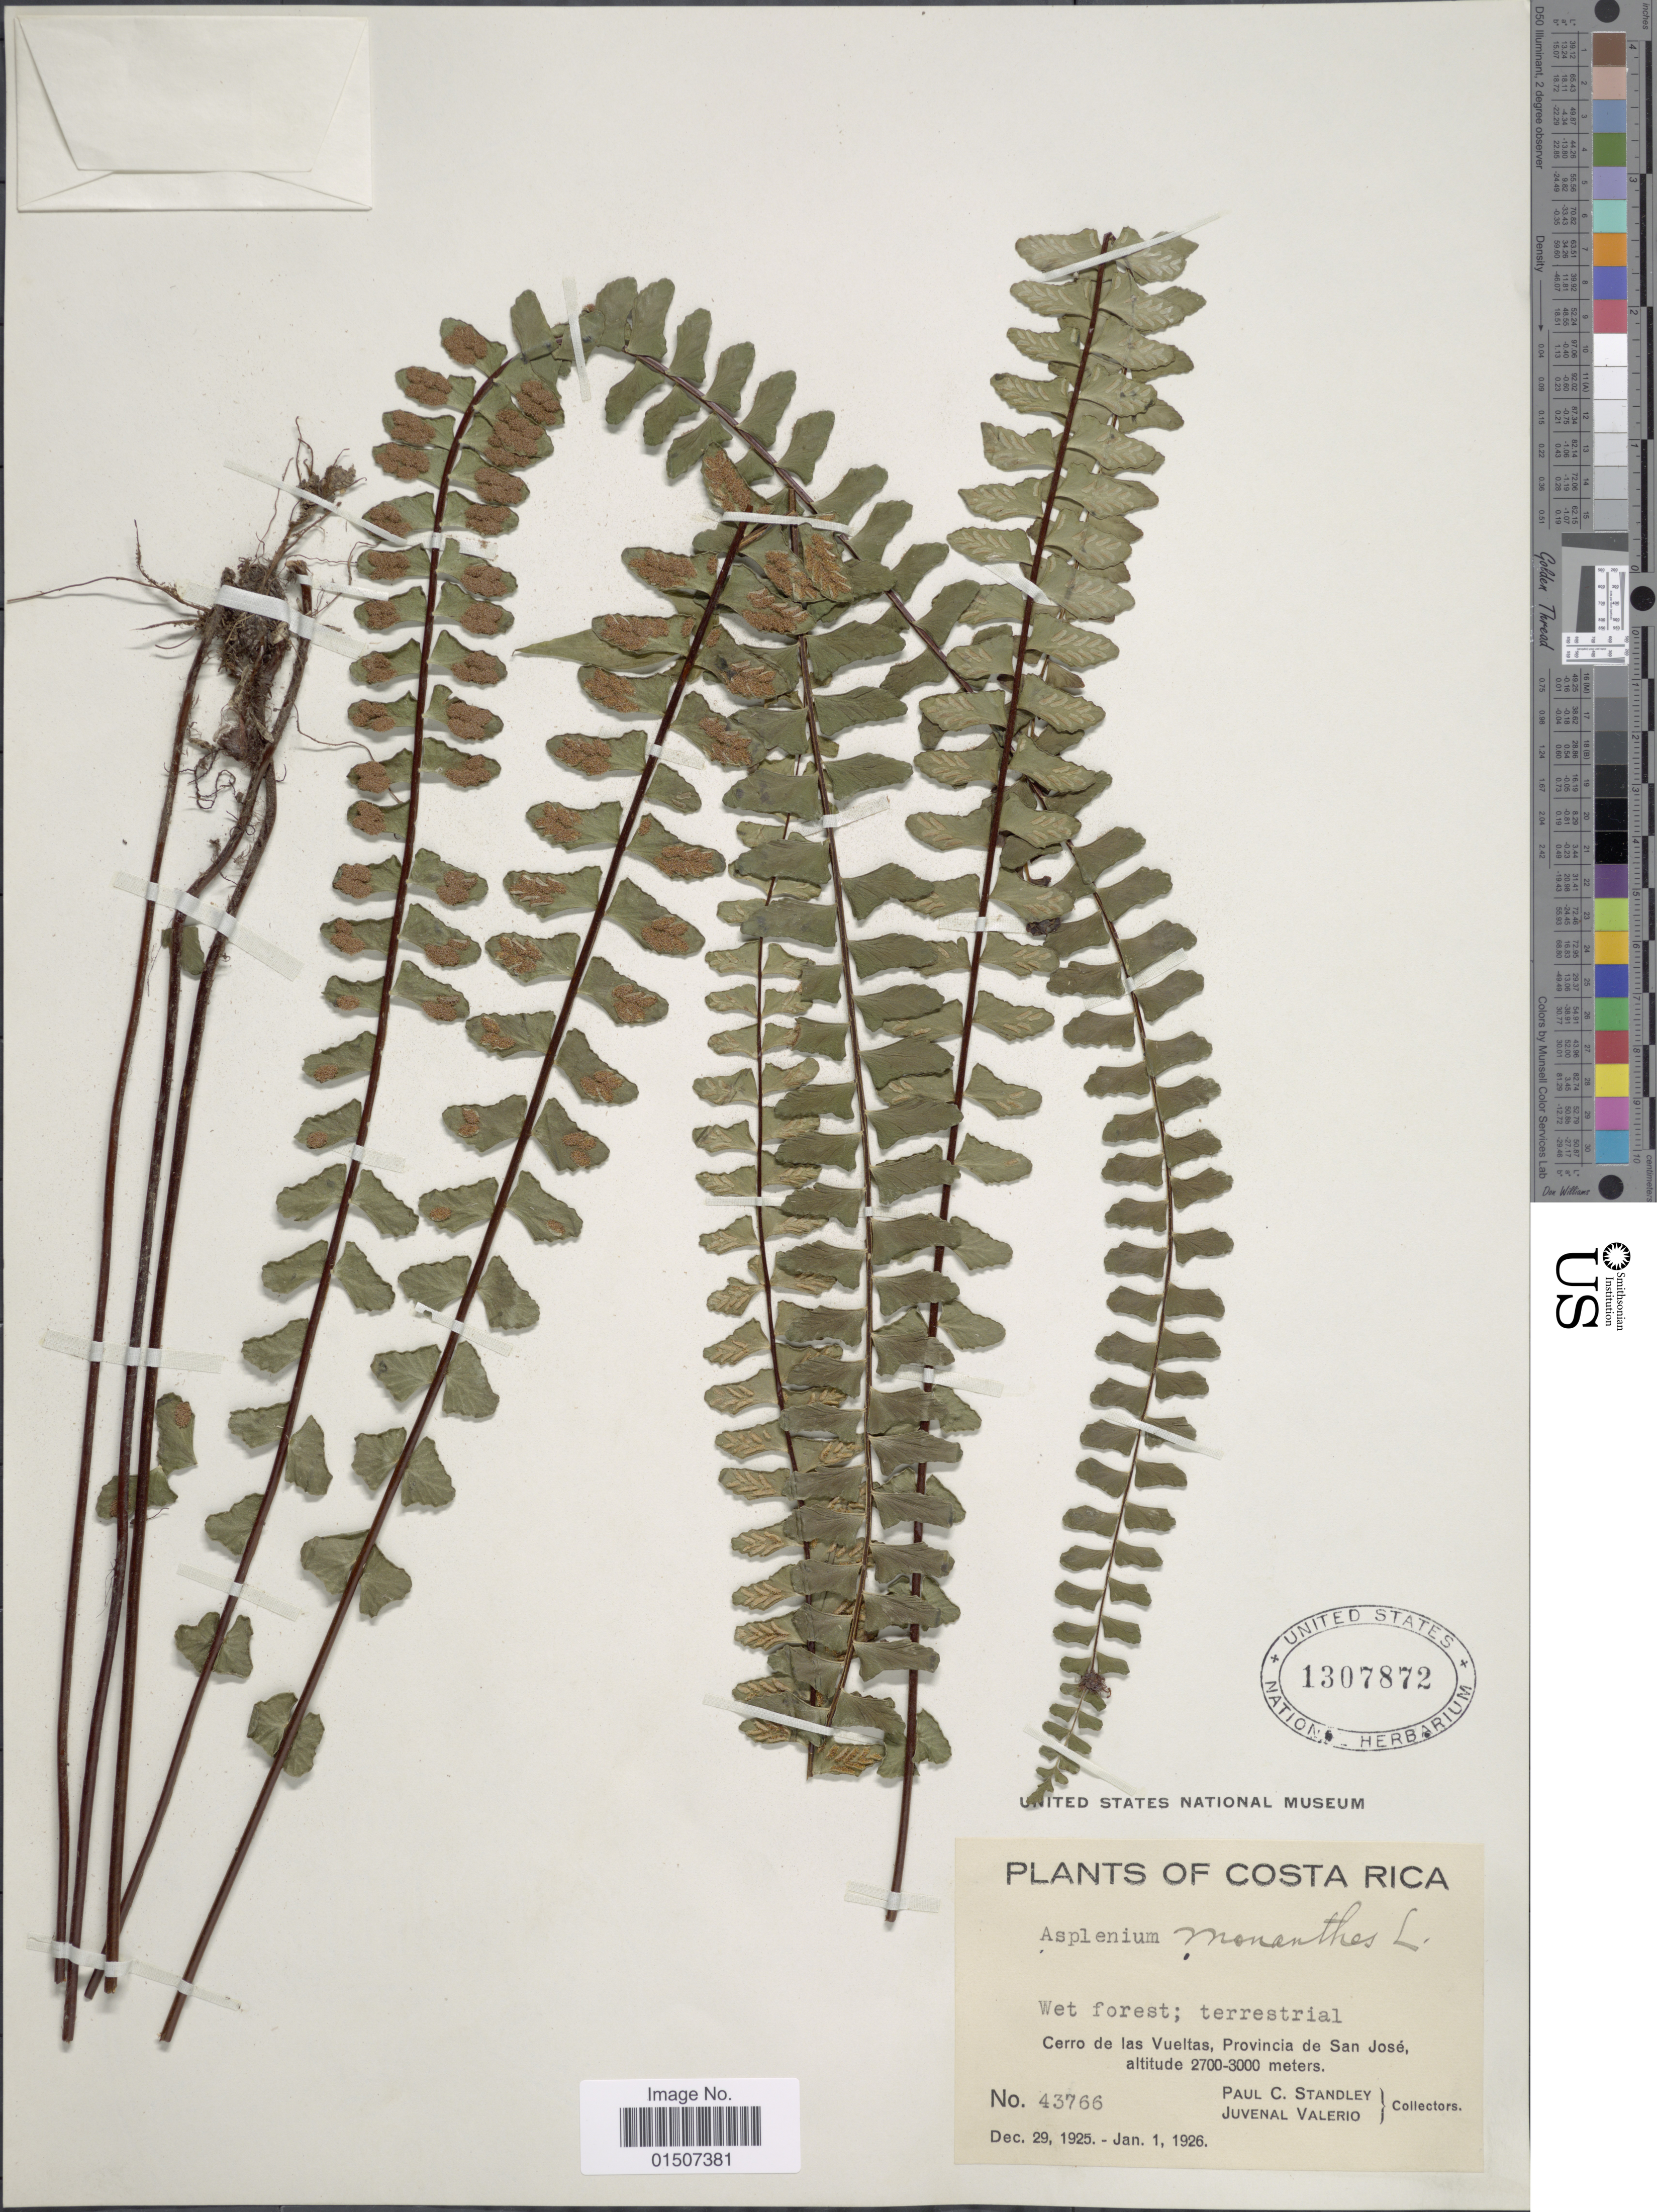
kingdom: Plantae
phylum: Tracheophyta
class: Polypodiopsida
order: Polypodiales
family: Aspleniaceae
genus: Asplenium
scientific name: Asplenium polyphyllum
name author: Bertol.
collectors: P. C. Standley & J. Valerio R.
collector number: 43766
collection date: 1925-12-29/1926-01-01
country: Costa Rica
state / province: San José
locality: Cerro de las Vueltas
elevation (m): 2700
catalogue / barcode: US 1307872